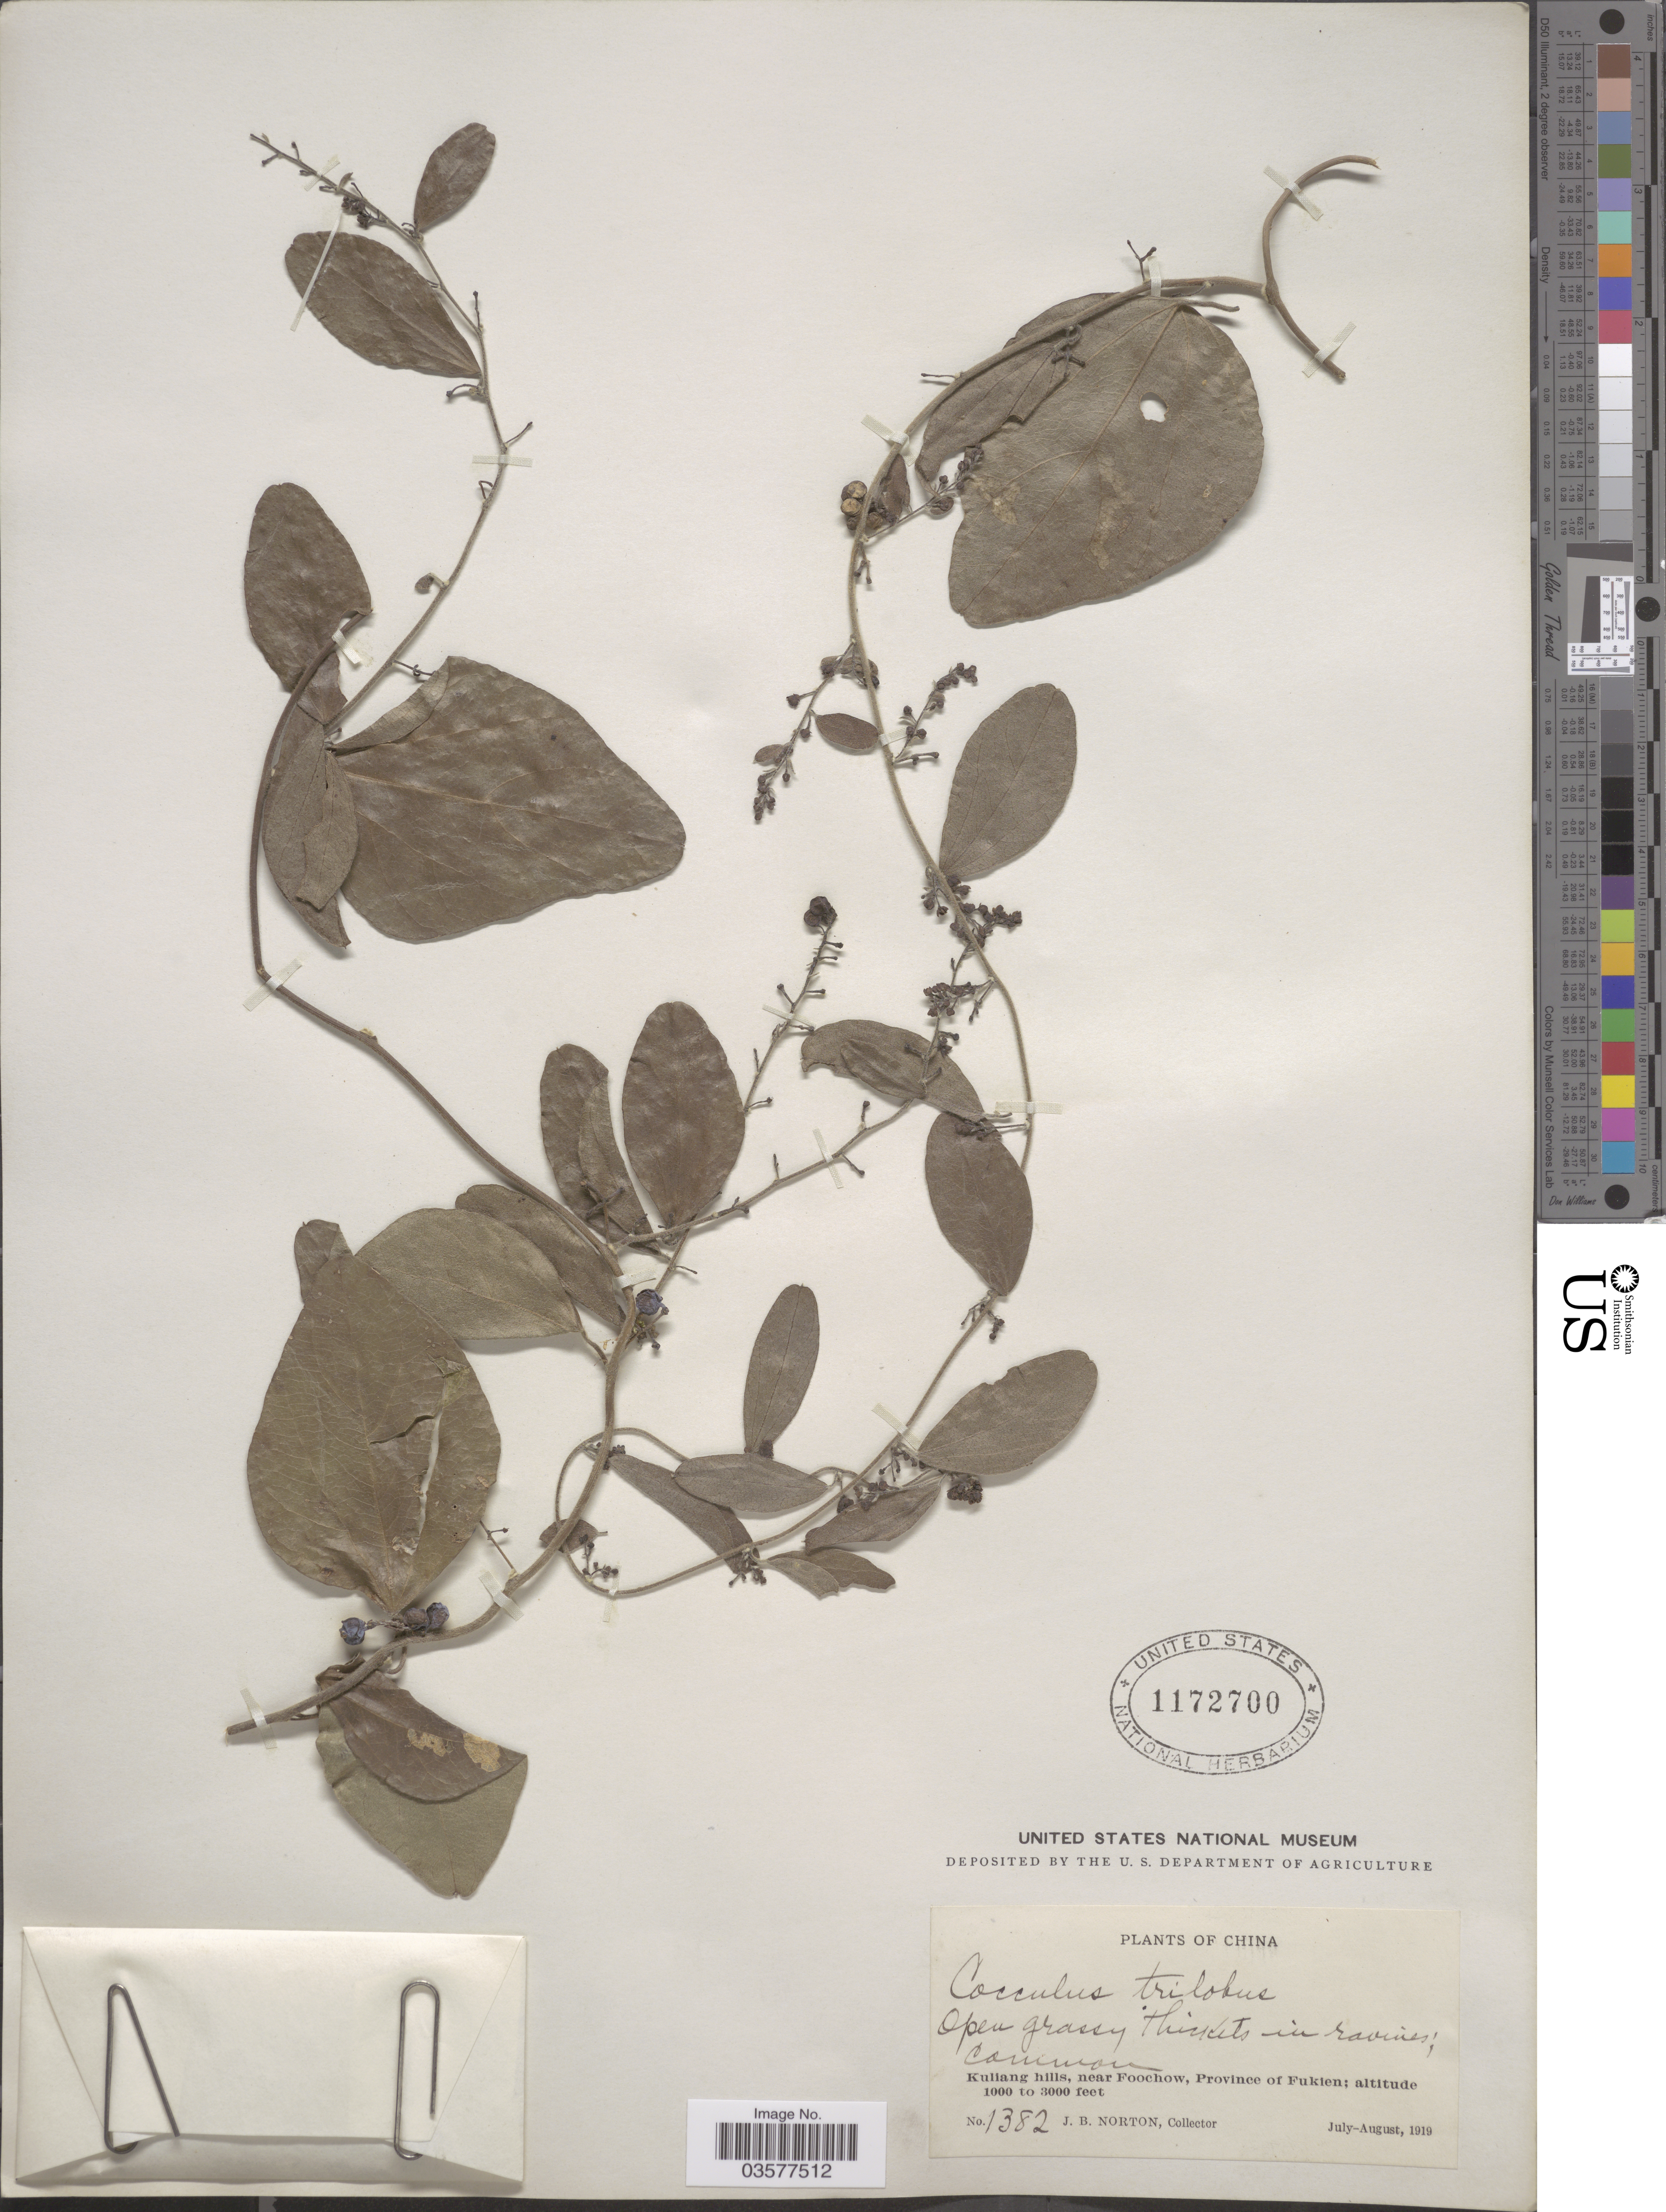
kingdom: Plantae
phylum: Tracheophyta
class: Magnoliopsida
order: Ranunculales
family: Menispermaceae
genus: Cocculus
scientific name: Cocculus orbiculatus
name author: (L.) DC.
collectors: J. B. Norton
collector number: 1382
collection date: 1919-07/1919-08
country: China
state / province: Fujian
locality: Kuliang hills, near Foochow, Province of Fukien.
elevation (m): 305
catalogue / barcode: US 1172700